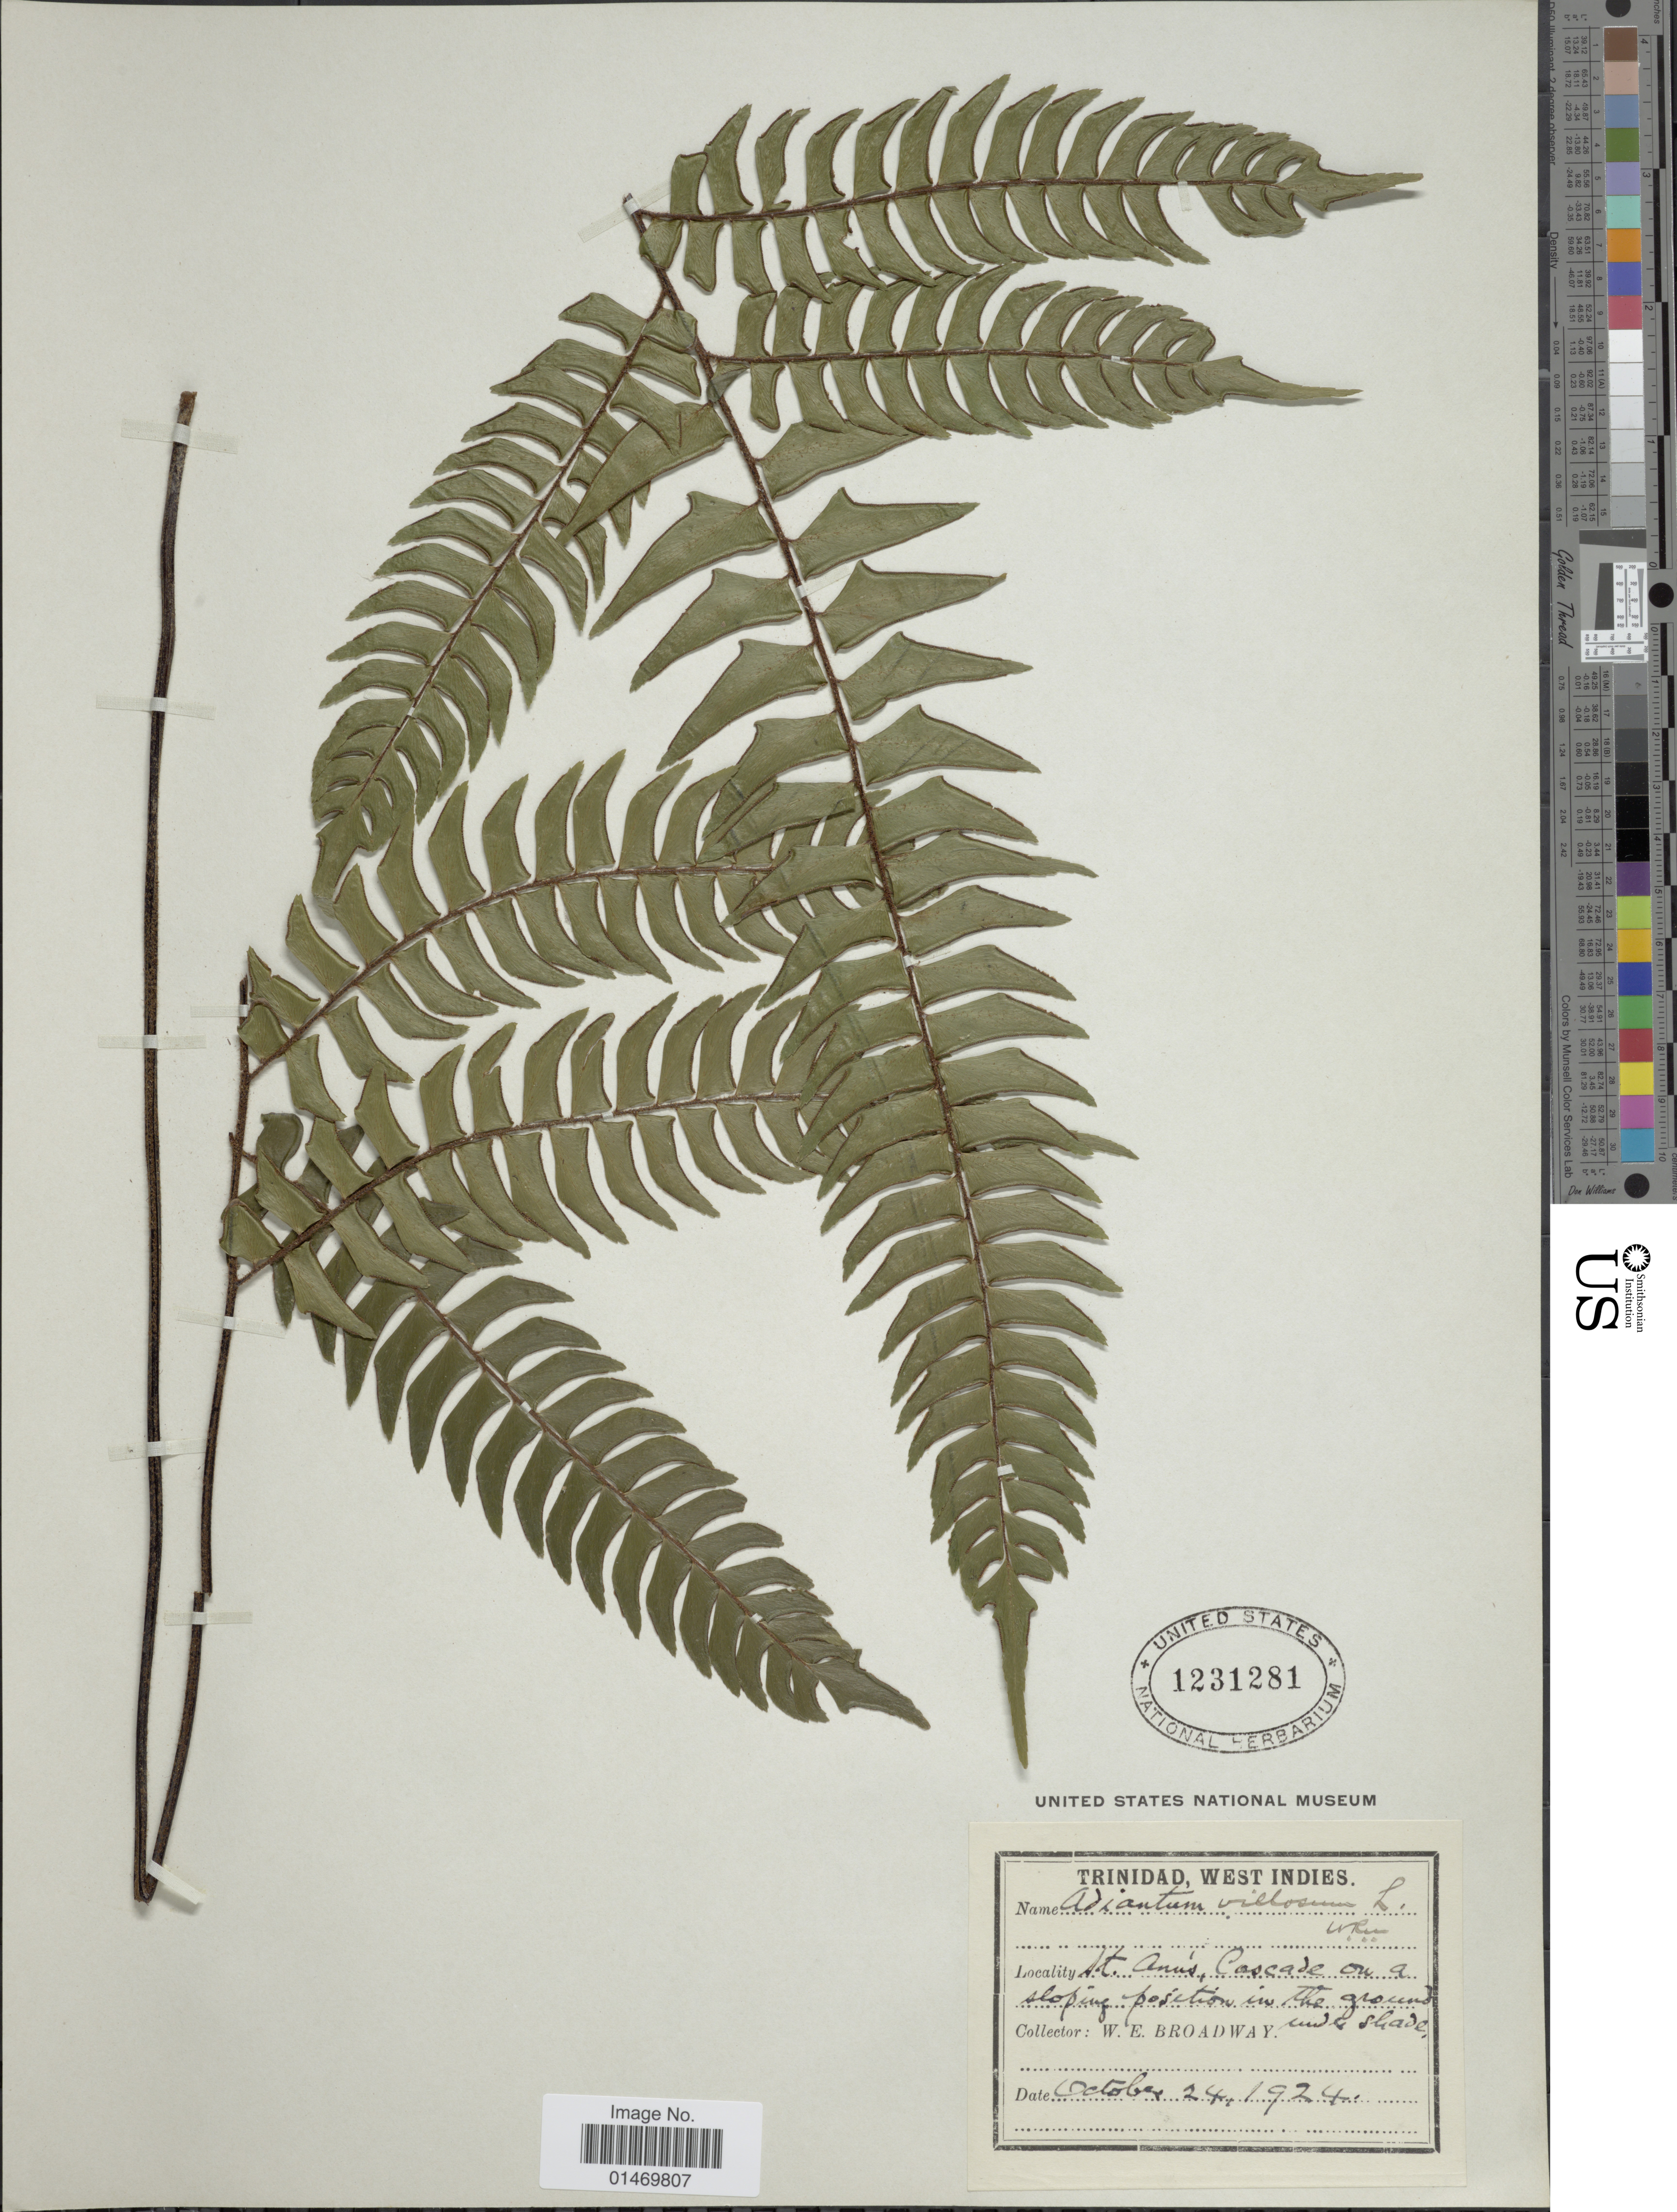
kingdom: Plantae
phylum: Tracheophyta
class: Polypodiopsida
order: Polypodiales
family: Pteridaceae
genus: Adiantum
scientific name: Adiantum villosum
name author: L.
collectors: W. E. Broadway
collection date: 1924-10-24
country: Trinidad and Tobago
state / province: Trinidad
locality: West Indies, St. Ann's, Cascade. On a sloping position in the ground in shade.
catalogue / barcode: US 1231281